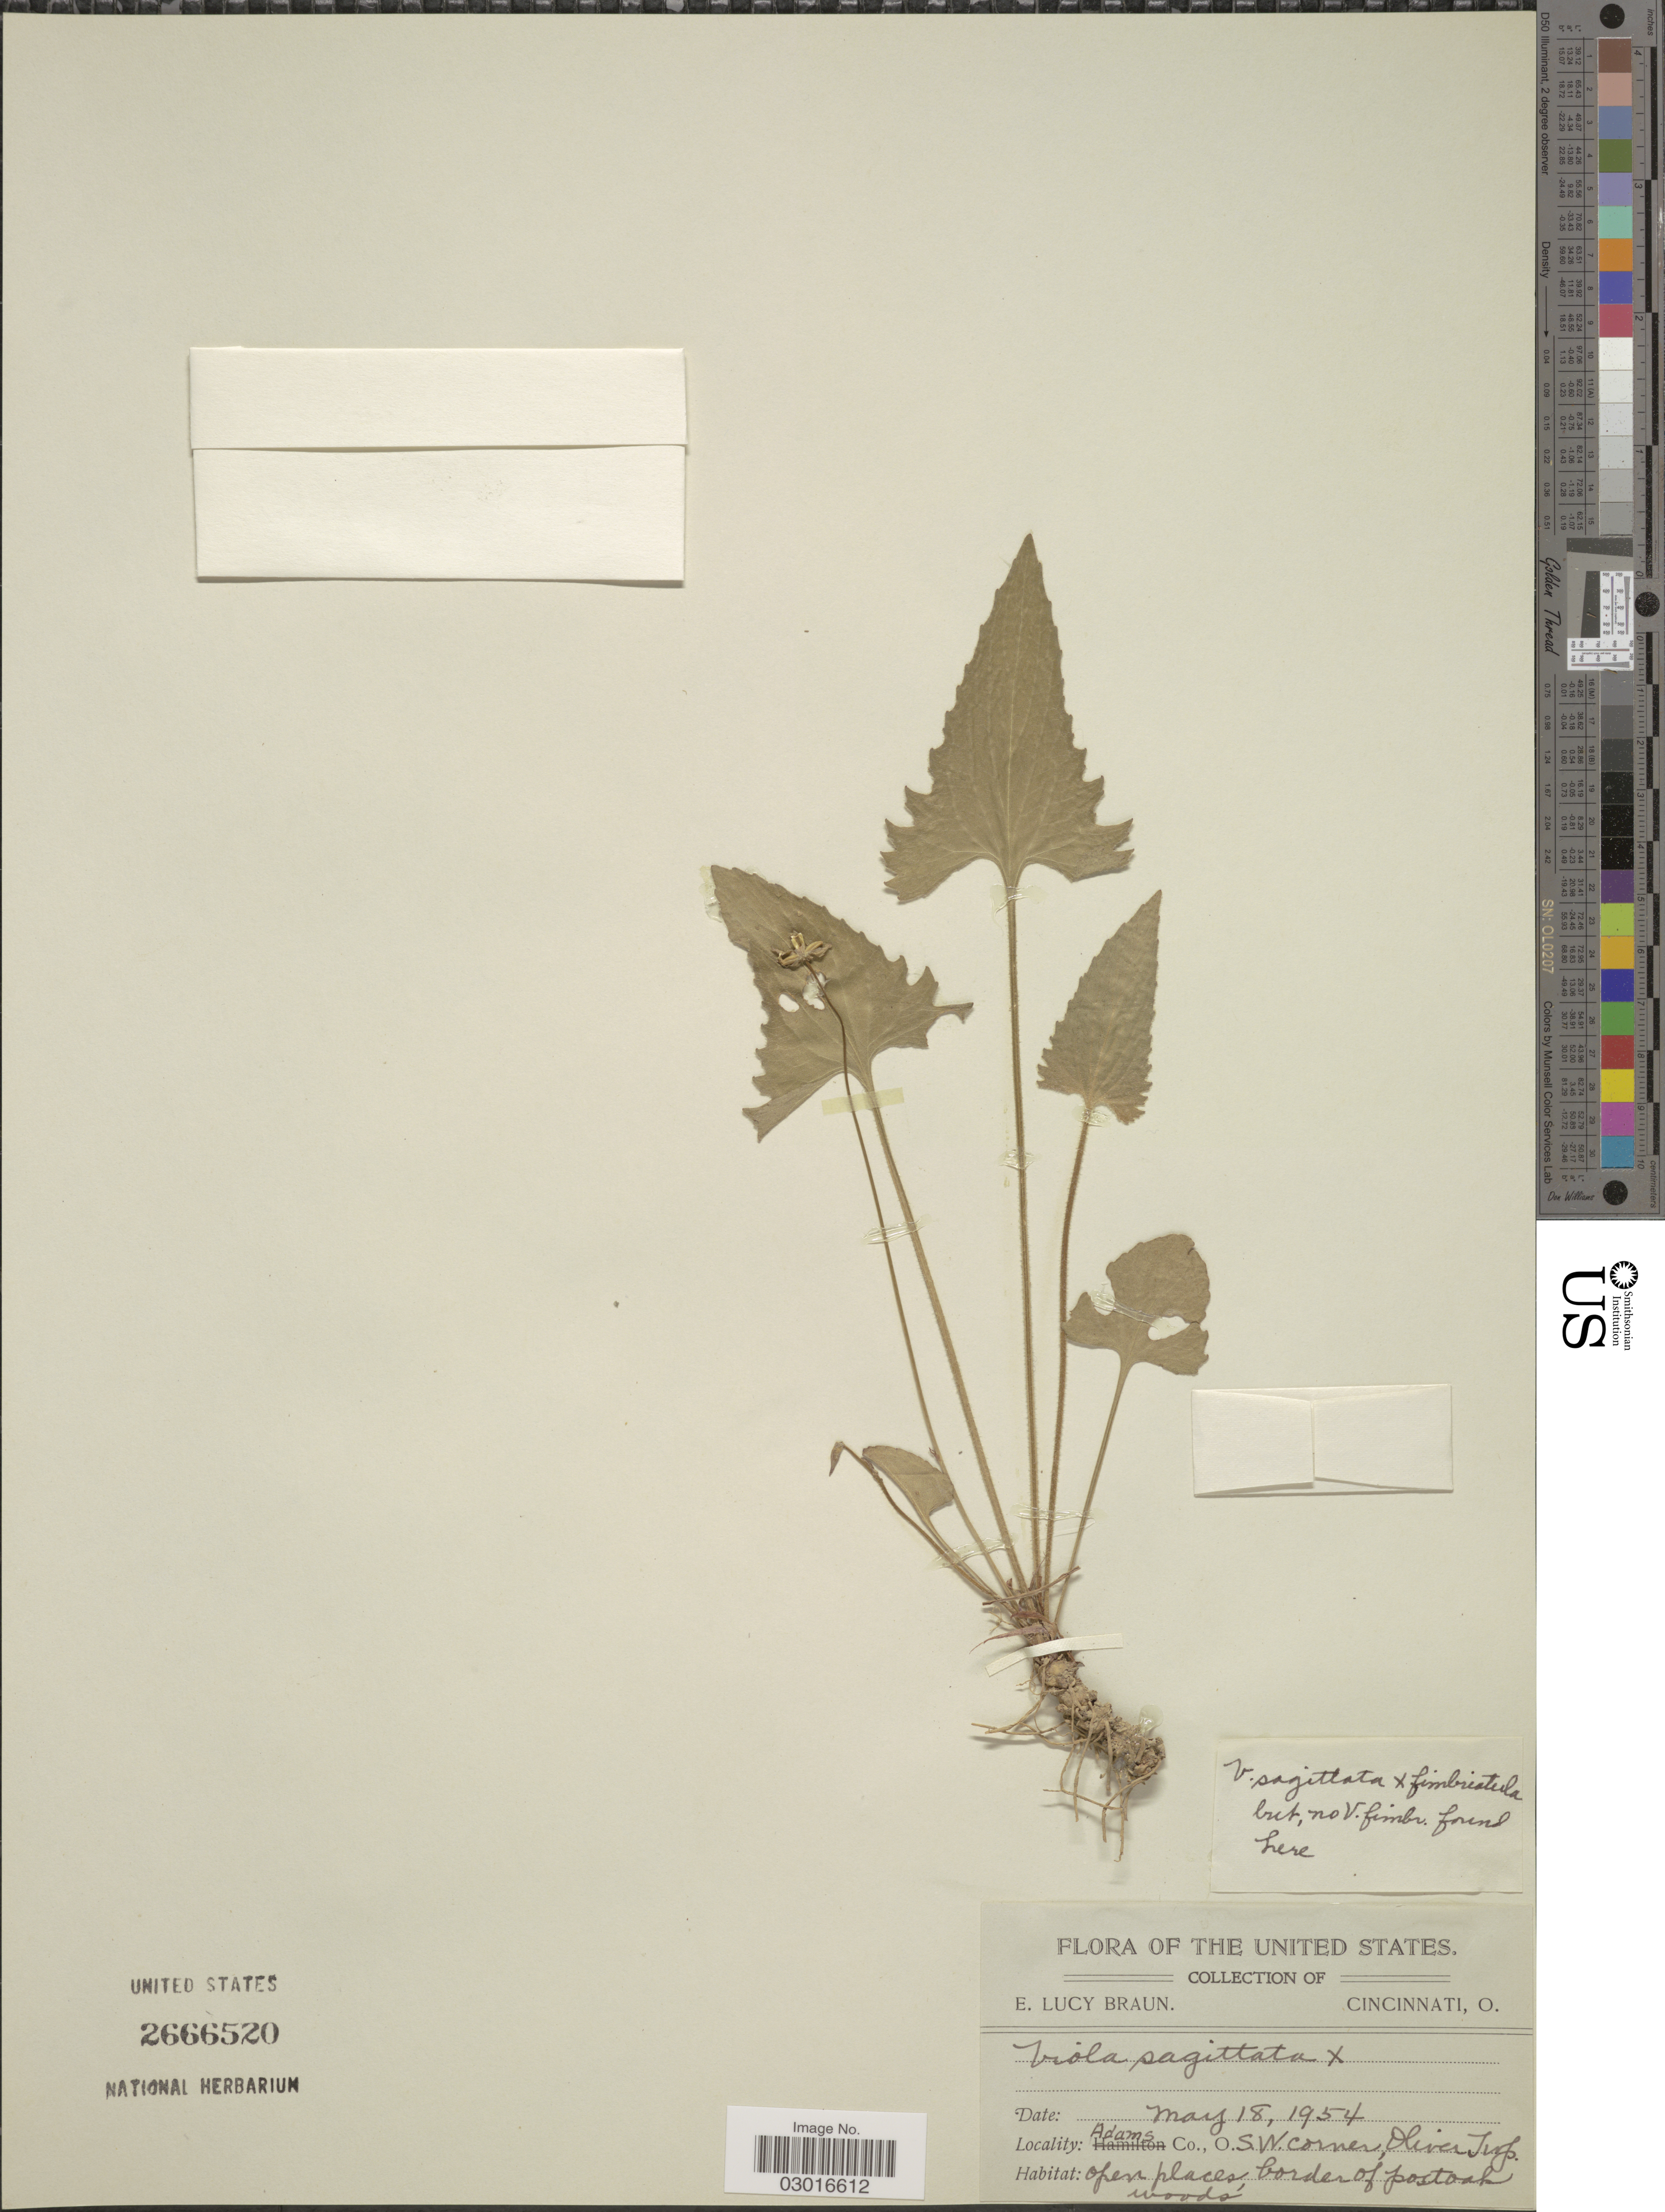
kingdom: Plantae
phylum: Tracheophyta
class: Magnoliopsida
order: Malpighiales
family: Violaceae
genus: Viola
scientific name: Viola sagittata x V. fimbriatula Small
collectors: E. L. Braun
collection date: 1954-05-18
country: United States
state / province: Ohio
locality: Adams Co. S. W. corner, Oliver Twp.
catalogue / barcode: US 2666520